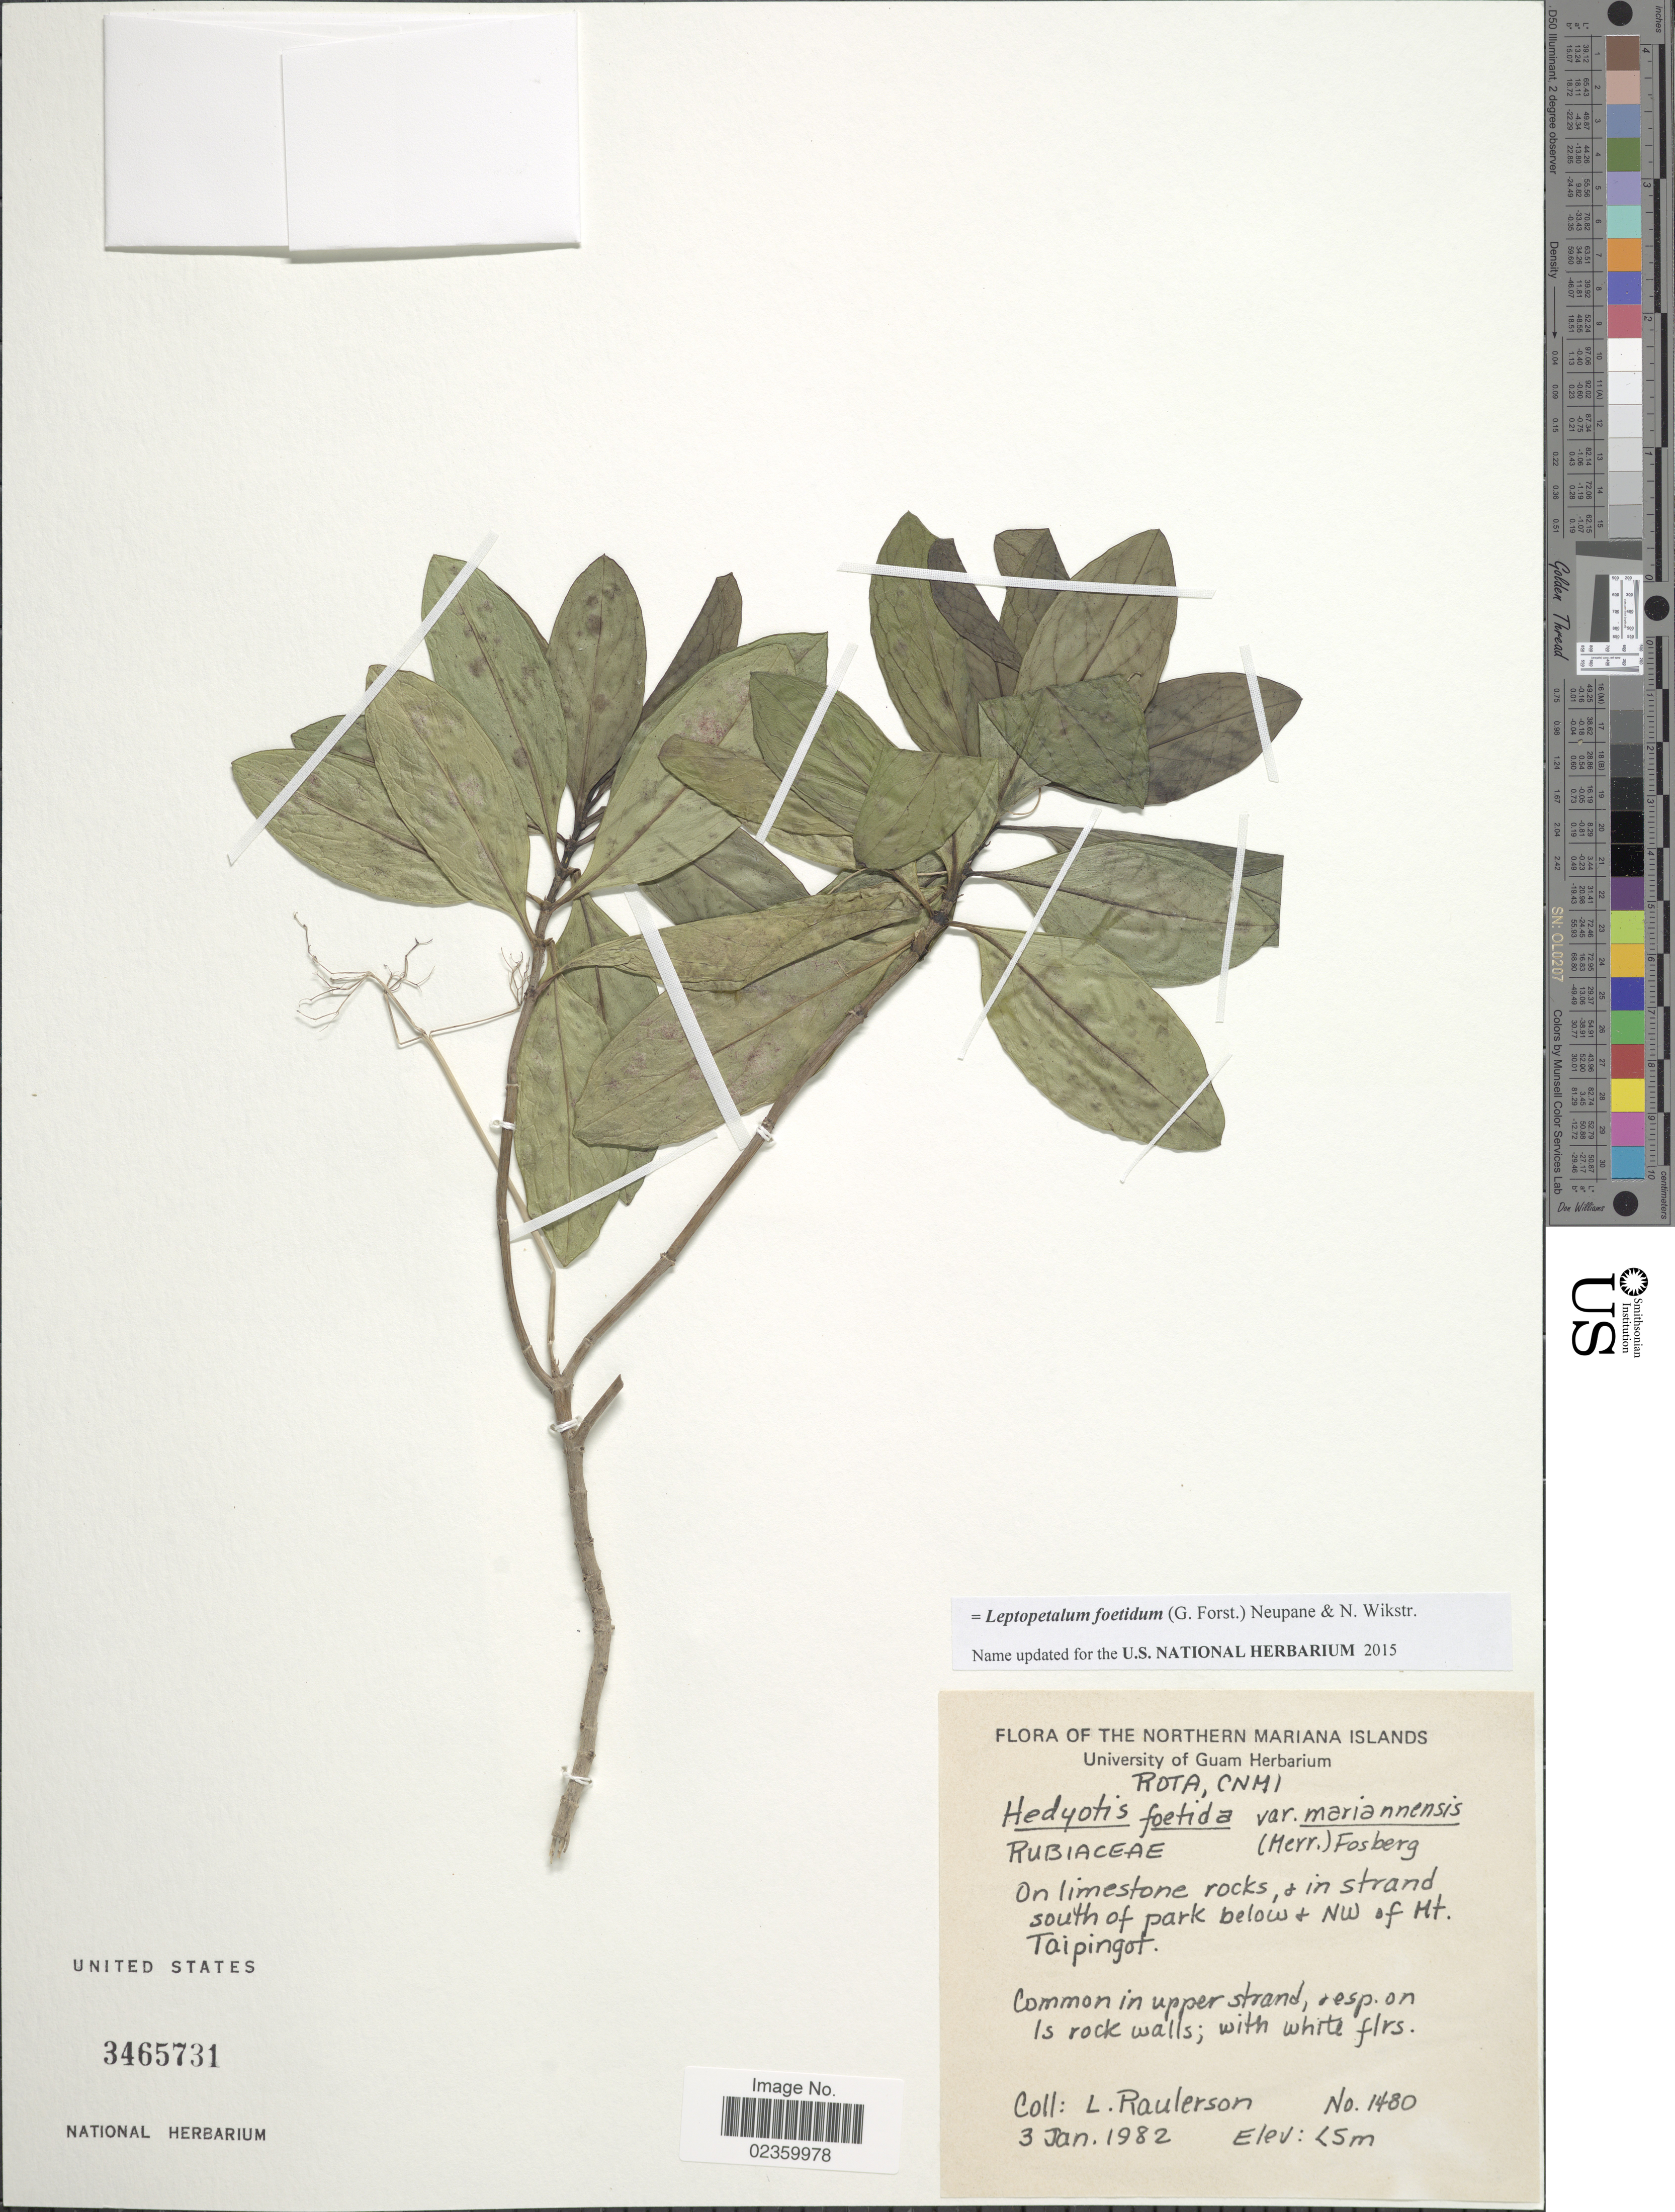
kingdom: Plantae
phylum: Tracheophyta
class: Magnoliopsida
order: Gentianales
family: Rubiaceae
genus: Leptopetalum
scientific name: Leptopetalum foetidum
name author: (G. Forst.) Neupane & N. Wikstr.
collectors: L. Raulerson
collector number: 1480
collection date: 1982-01-03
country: Northern Mariana Islands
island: Rota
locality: Rota, CNMI. South park below + NW of Mt. Taipingot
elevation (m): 5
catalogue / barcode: US 3465731